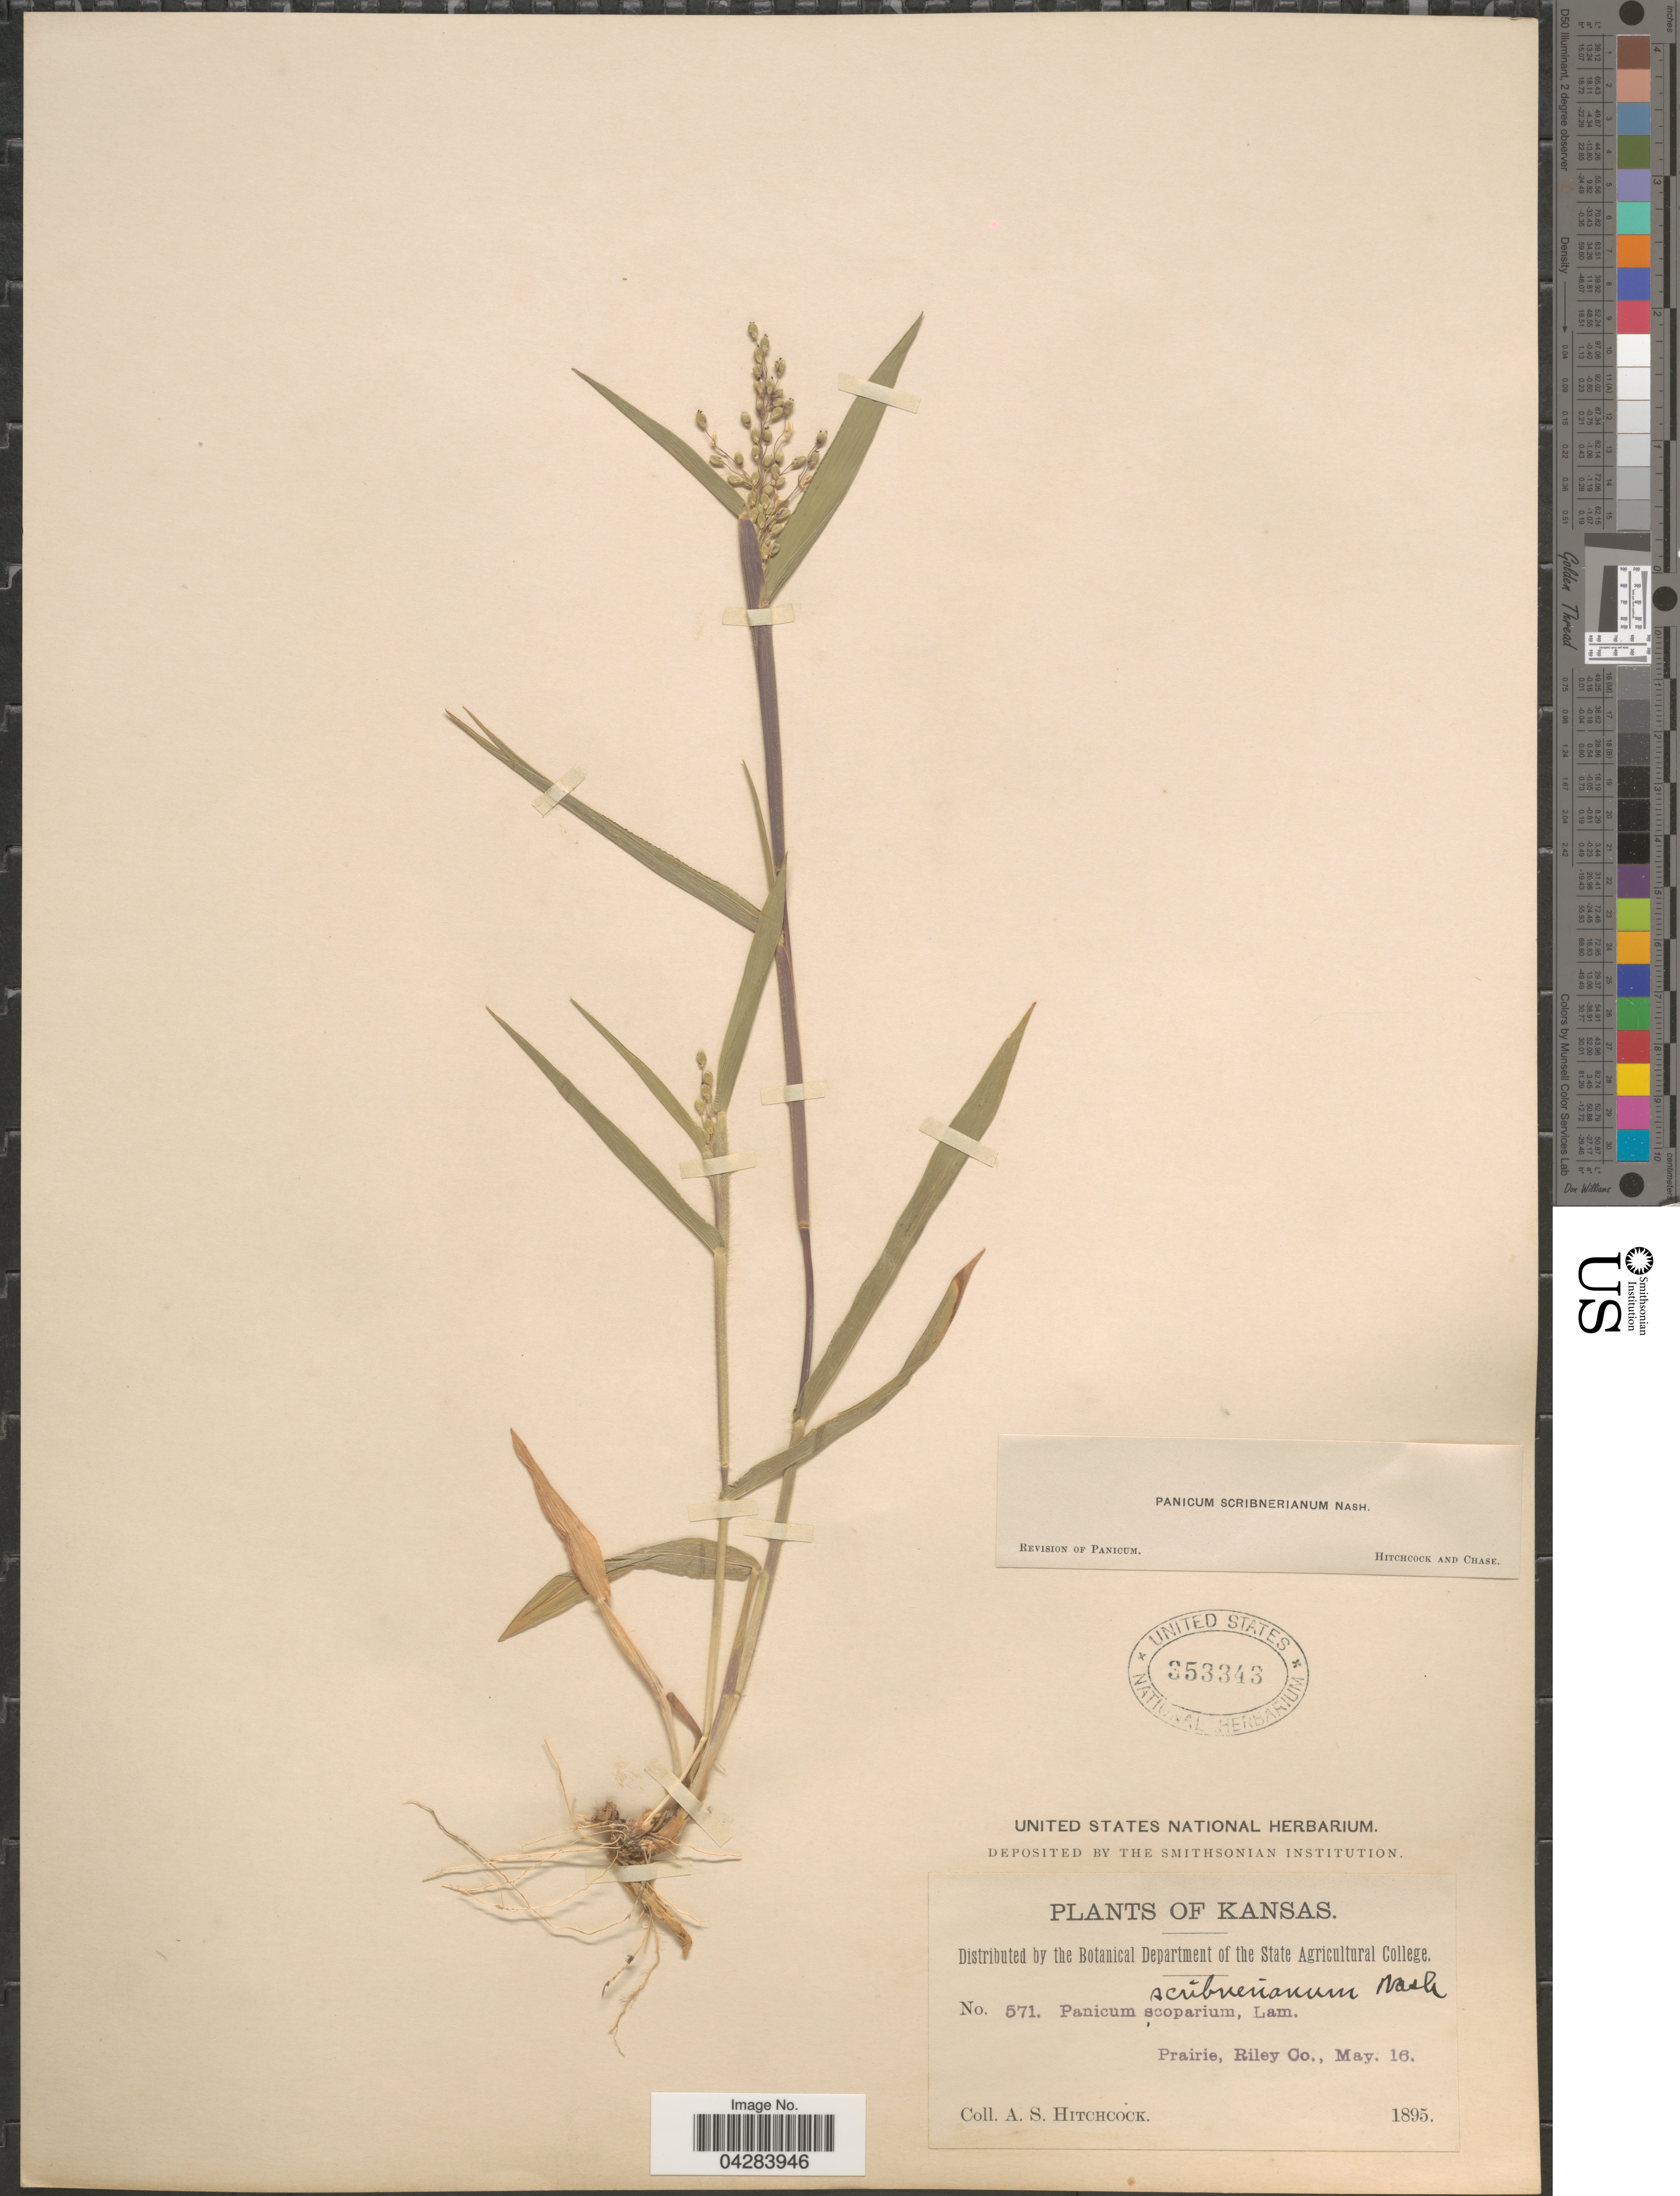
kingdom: Plantae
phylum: Tracheophyta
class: Liliopsida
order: Poales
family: Poaceae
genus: Dichanthelium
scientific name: Dichanthelium oligosanthes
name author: (Schult.) Gould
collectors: A. S. Hitchcock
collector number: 571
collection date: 1895-05-16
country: United States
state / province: Kansas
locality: Prairie, Riley Co.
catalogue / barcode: US 353343